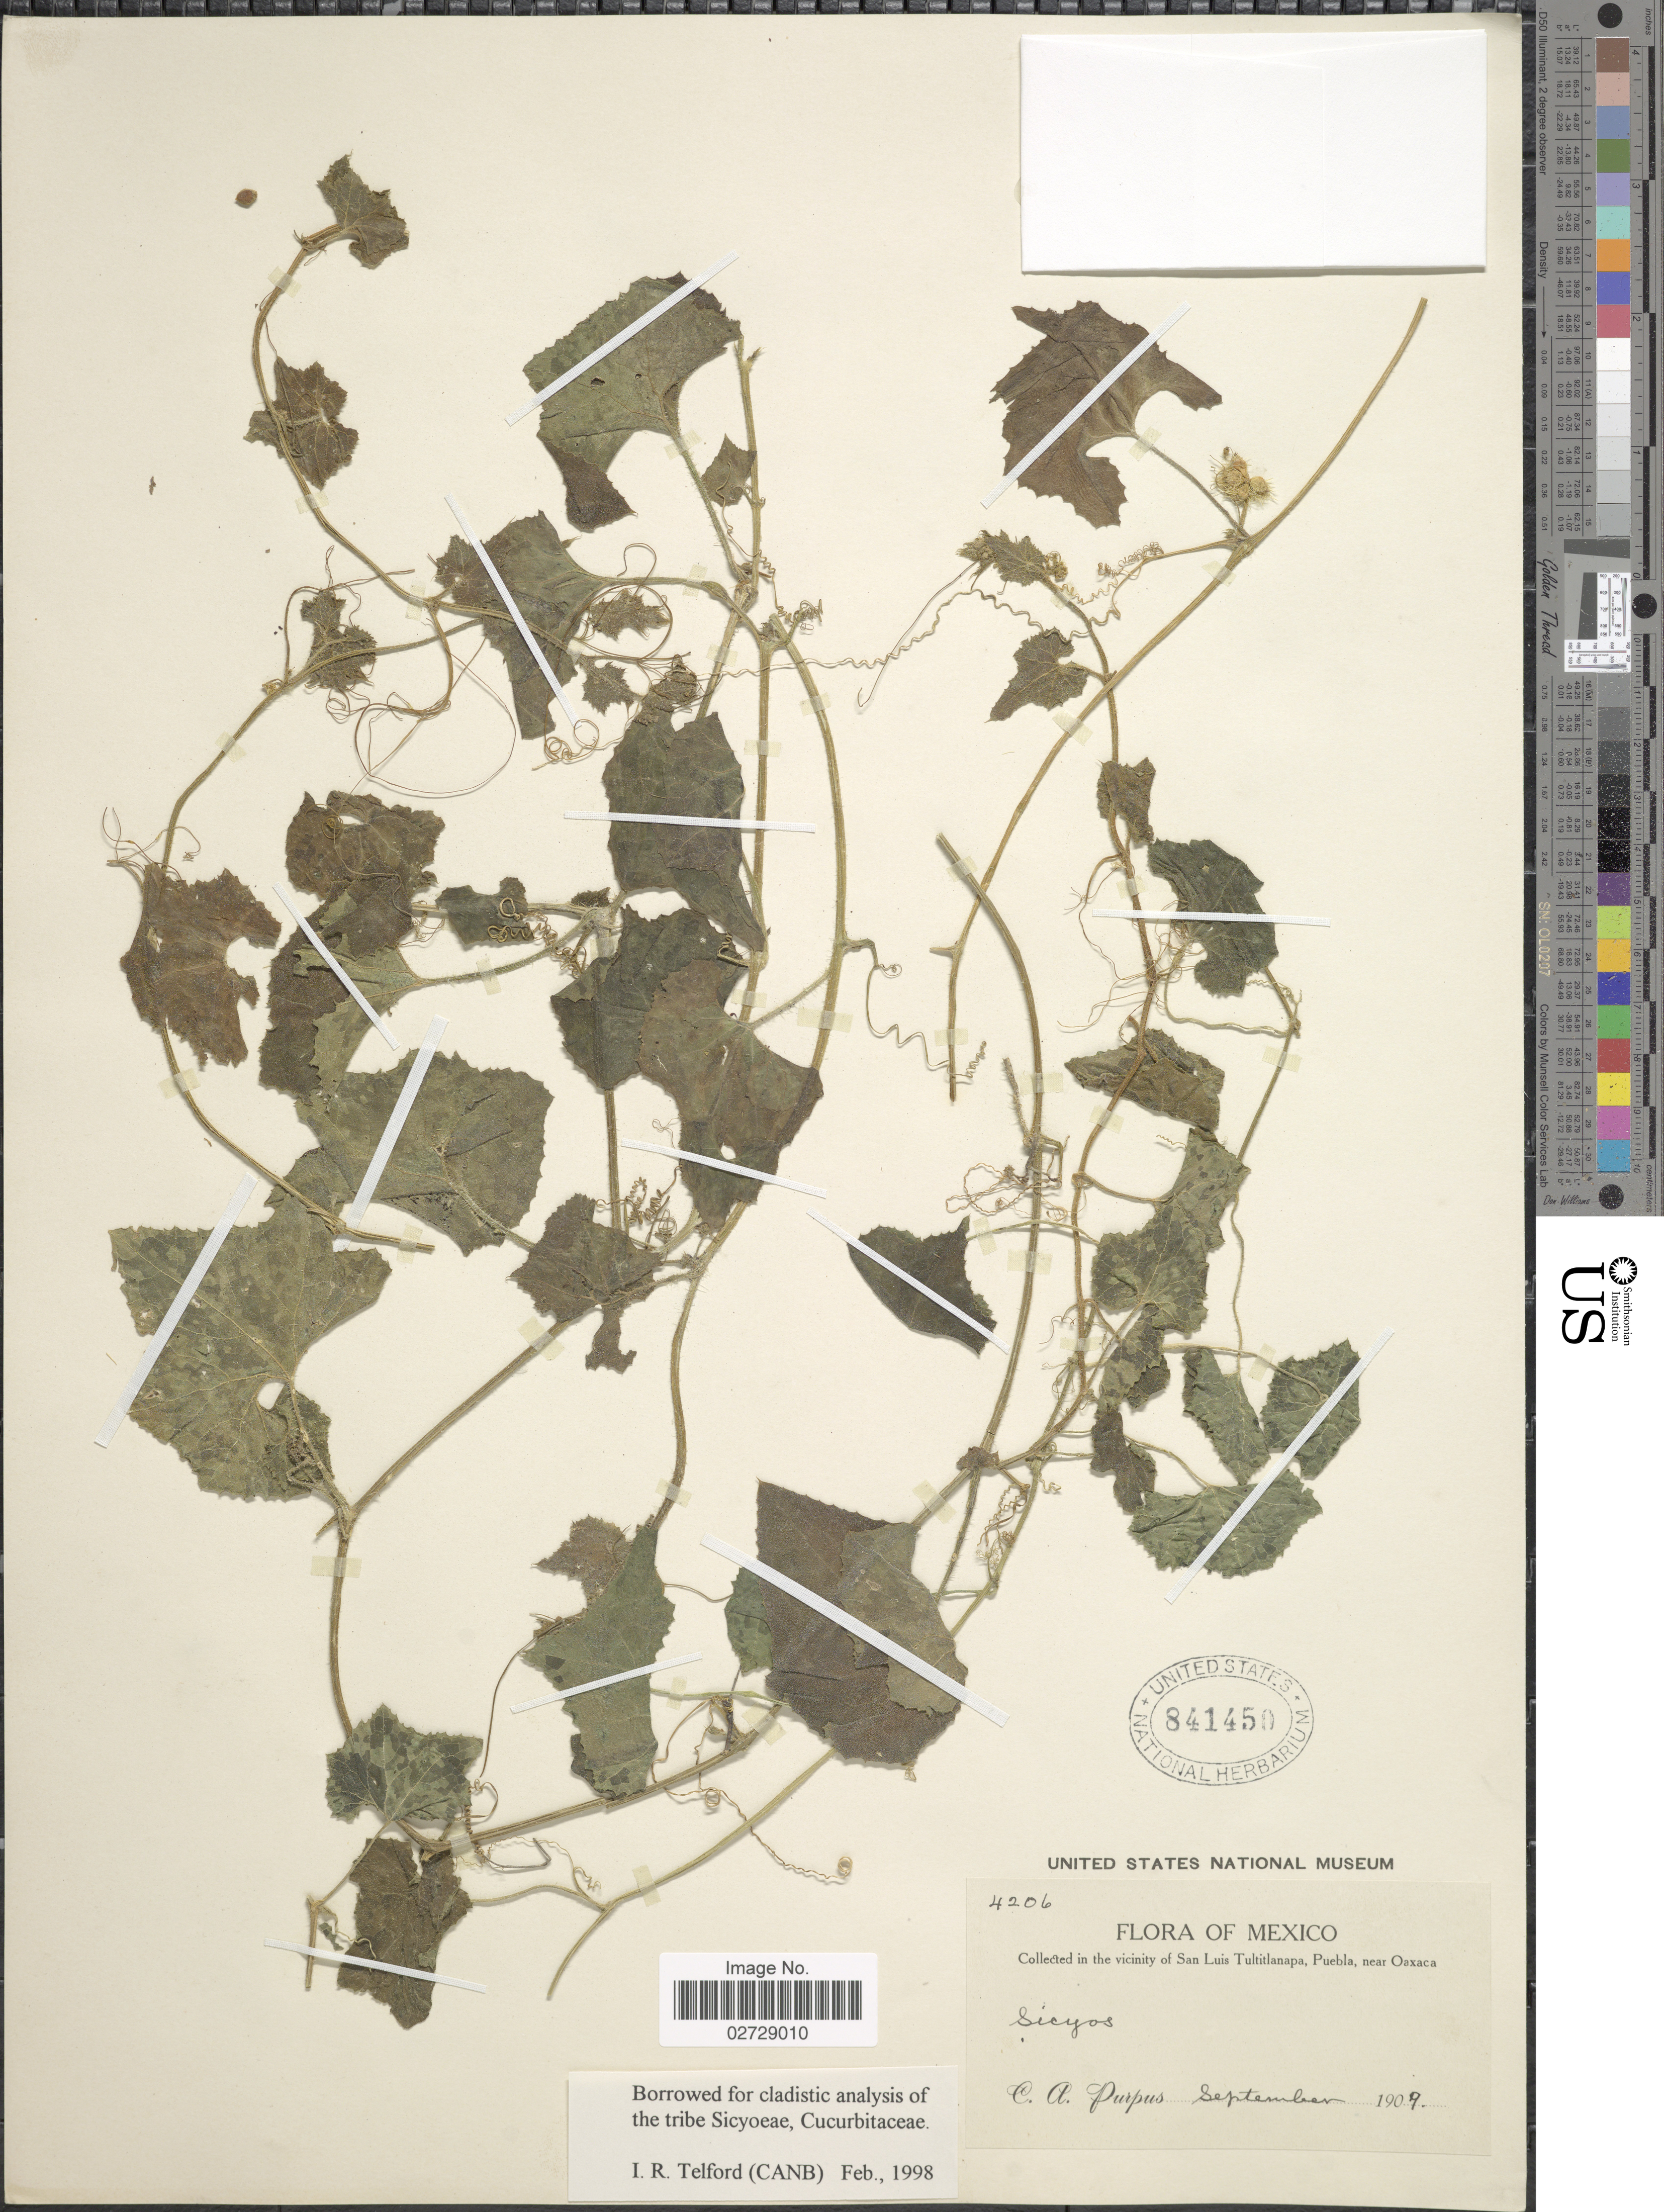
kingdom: Plantae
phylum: Tracheophyta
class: Magnoliopsida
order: Cucurbitales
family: Cucurbitaceae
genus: Sicyos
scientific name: Sicyos sp.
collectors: C. A. Purpus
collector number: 4206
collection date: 1909-09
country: Mexico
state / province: Puebla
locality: In the vicinity of San Luis Tultitlanapa, near Oaxaca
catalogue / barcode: US 841450